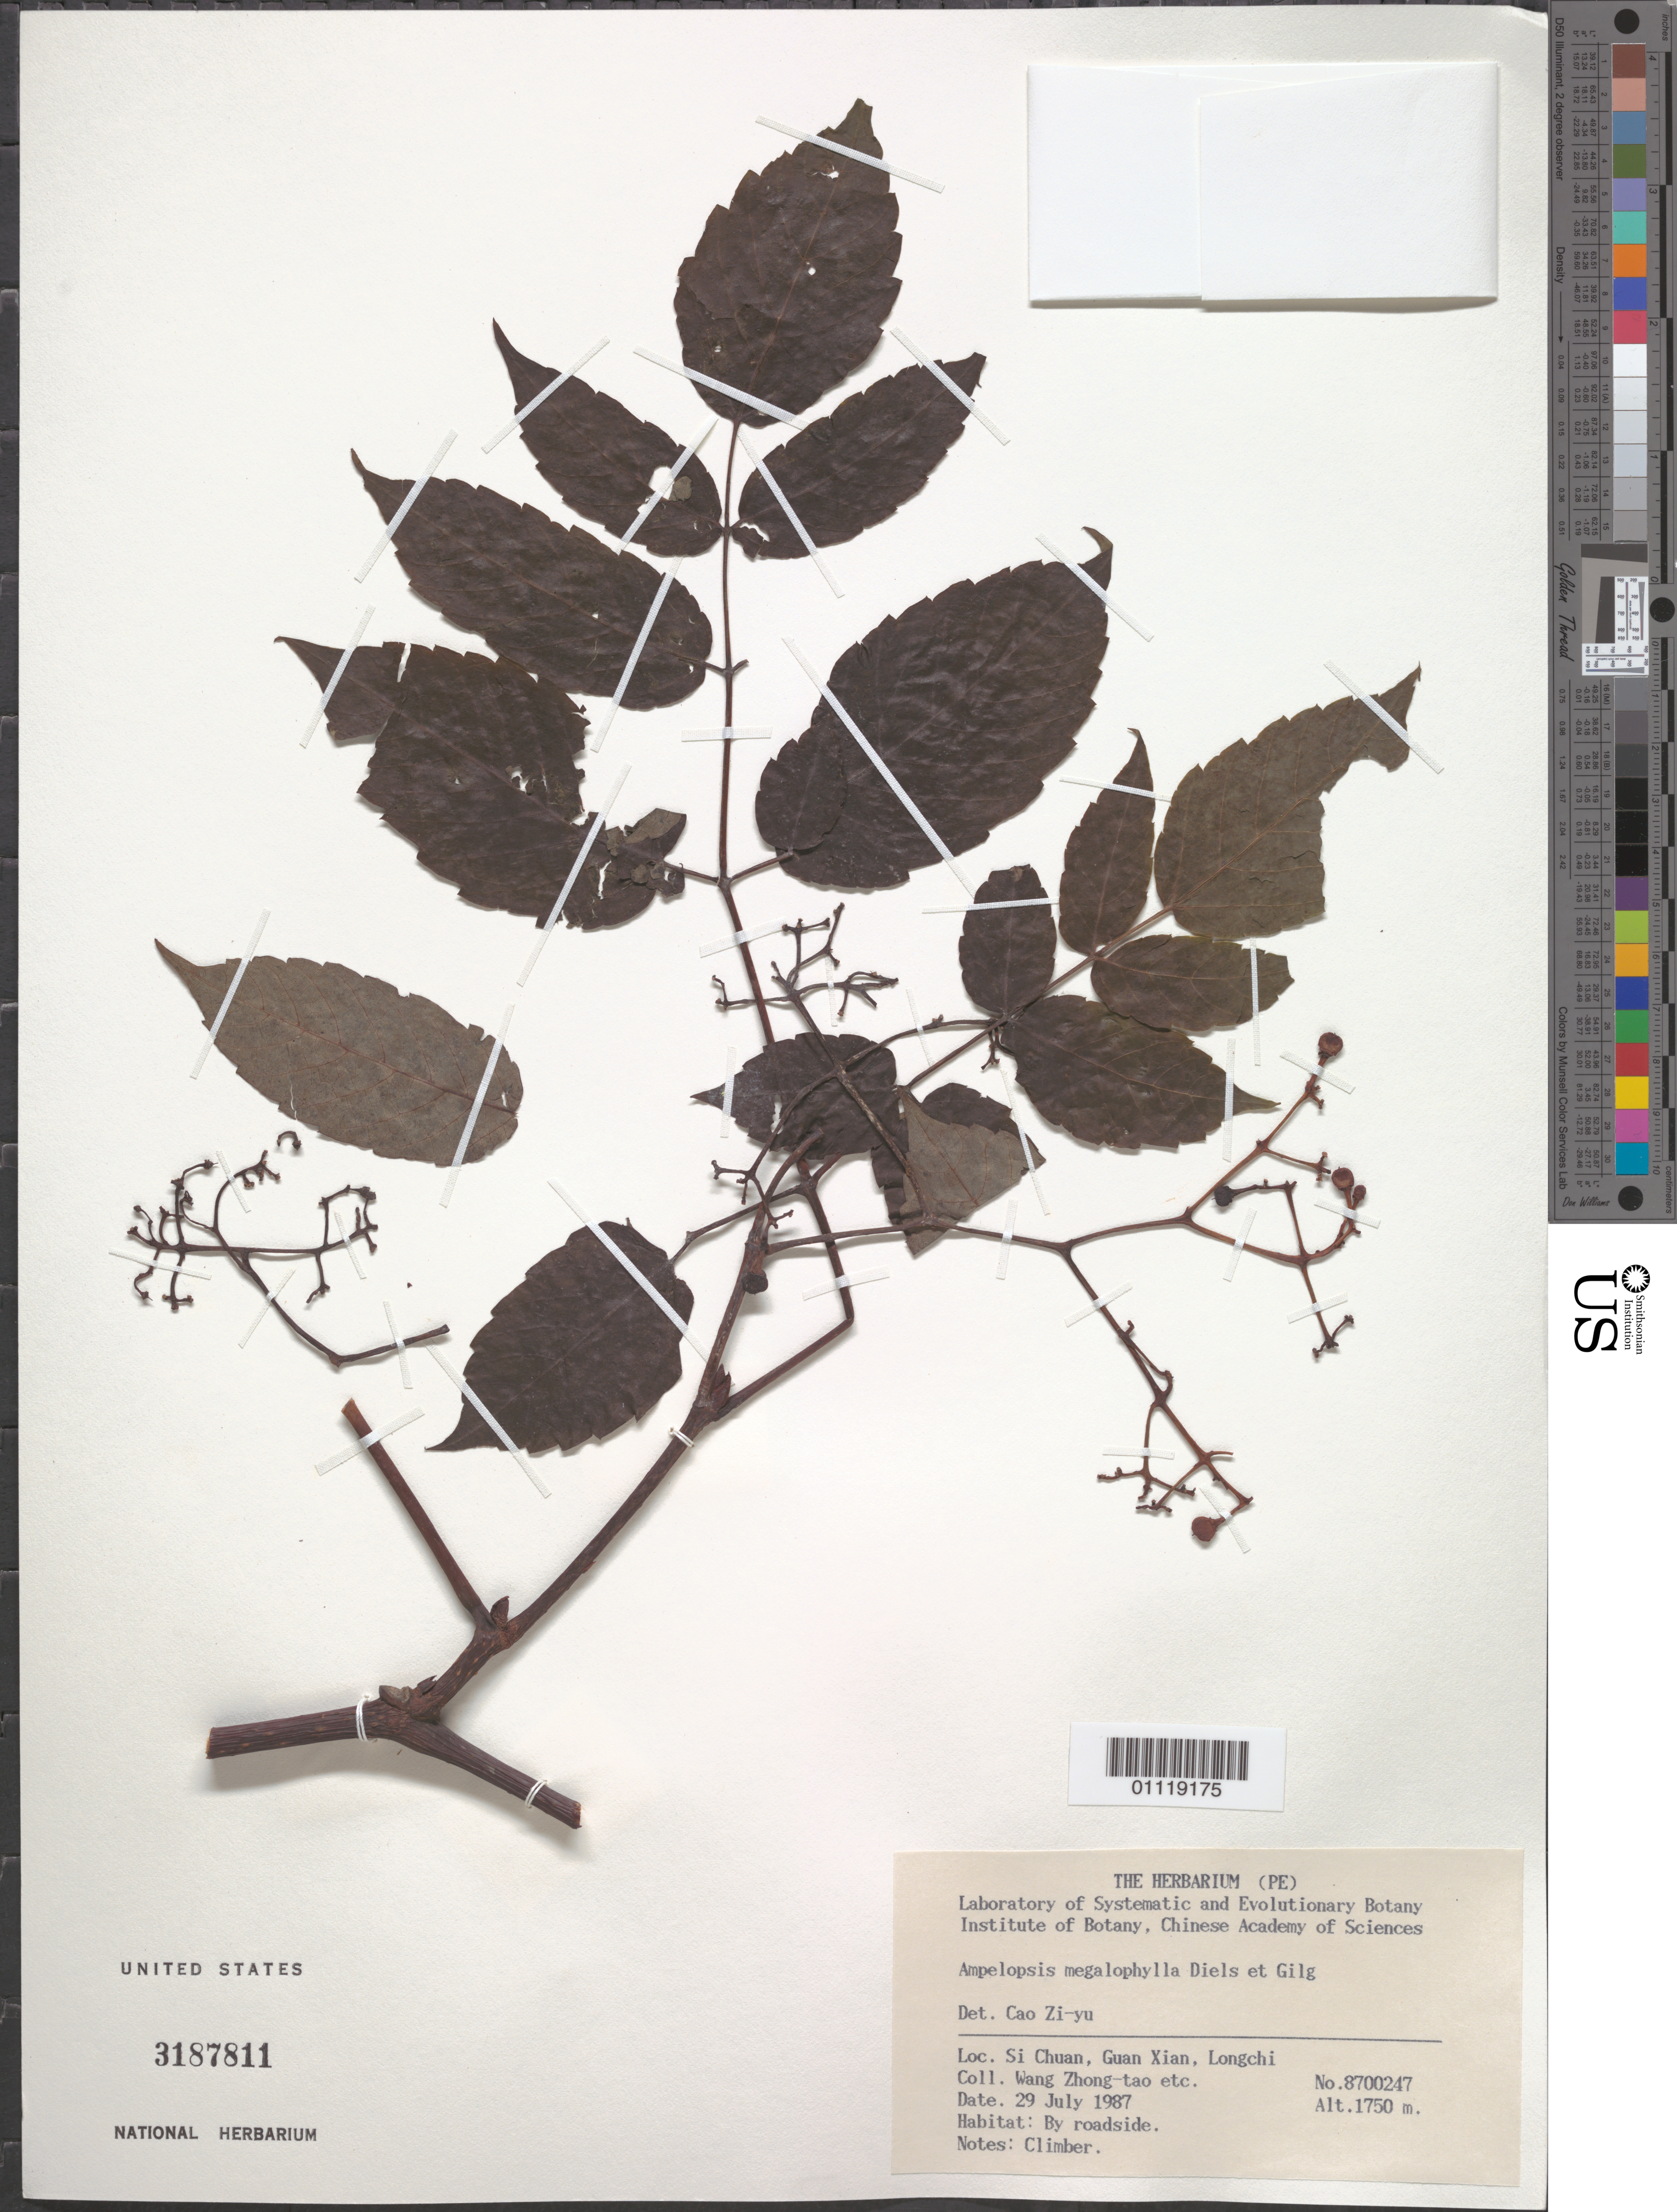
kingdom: Plantae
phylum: Tracheophyta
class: Magnoliopsida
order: Vitales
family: Vitaceae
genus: Ampelopsis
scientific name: Ampelopsis megalophylla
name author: Diels & Gilg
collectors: W. Zhong-Tao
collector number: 8700247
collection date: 1987-07-29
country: China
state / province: Sichuan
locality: Guan Xian, Longchi.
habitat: By roadside, climber.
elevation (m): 1750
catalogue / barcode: US 3187811